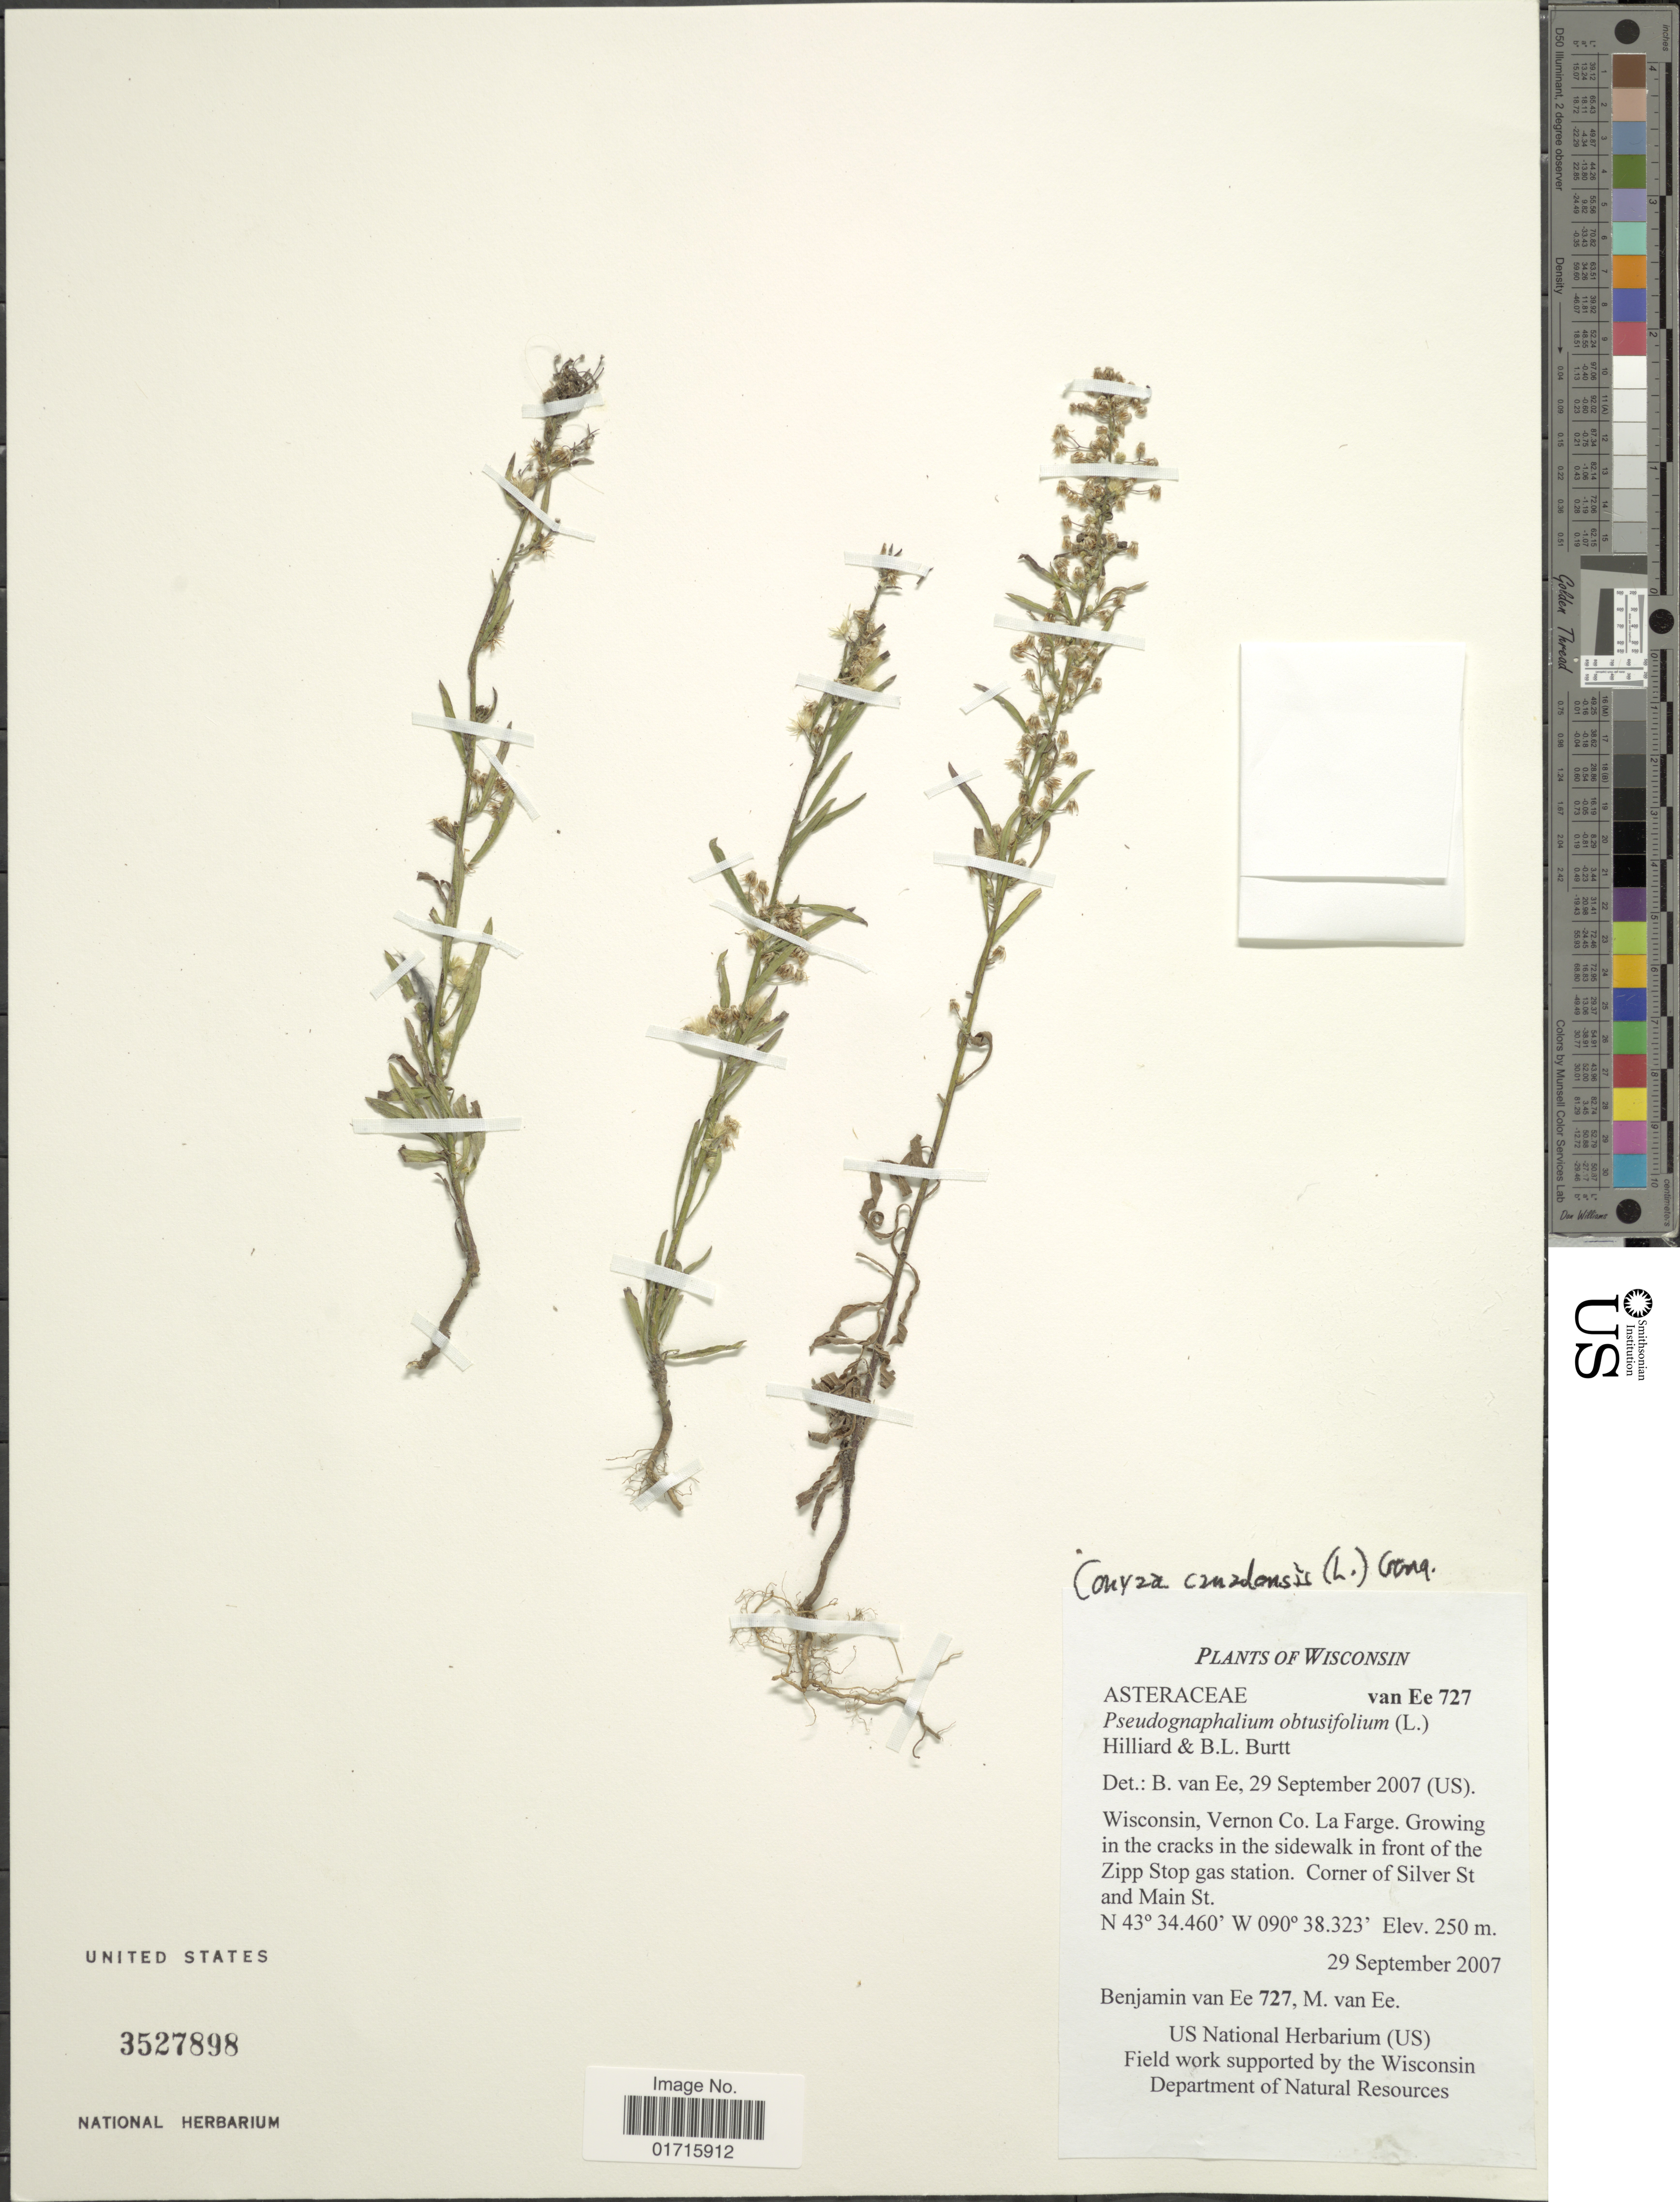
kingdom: Plantae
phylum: Tracheophyta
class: Magnoliopsida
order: Asterales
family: Asteraceae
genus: Conyza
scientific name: Conyza canadensis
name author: (L.) Cronq.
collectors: B. van Ee & M. Van Ee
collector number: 727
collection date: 2007-09-29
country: United States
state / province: Wisconsin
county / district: Vernon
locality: Wisconsin, Vernon Co. La Farge. Growing in the cracks in the sidewalk in front of the Zipp Stop gas station. Corner of Silver St. and Main St.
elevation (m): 250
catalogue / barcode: US 3527898